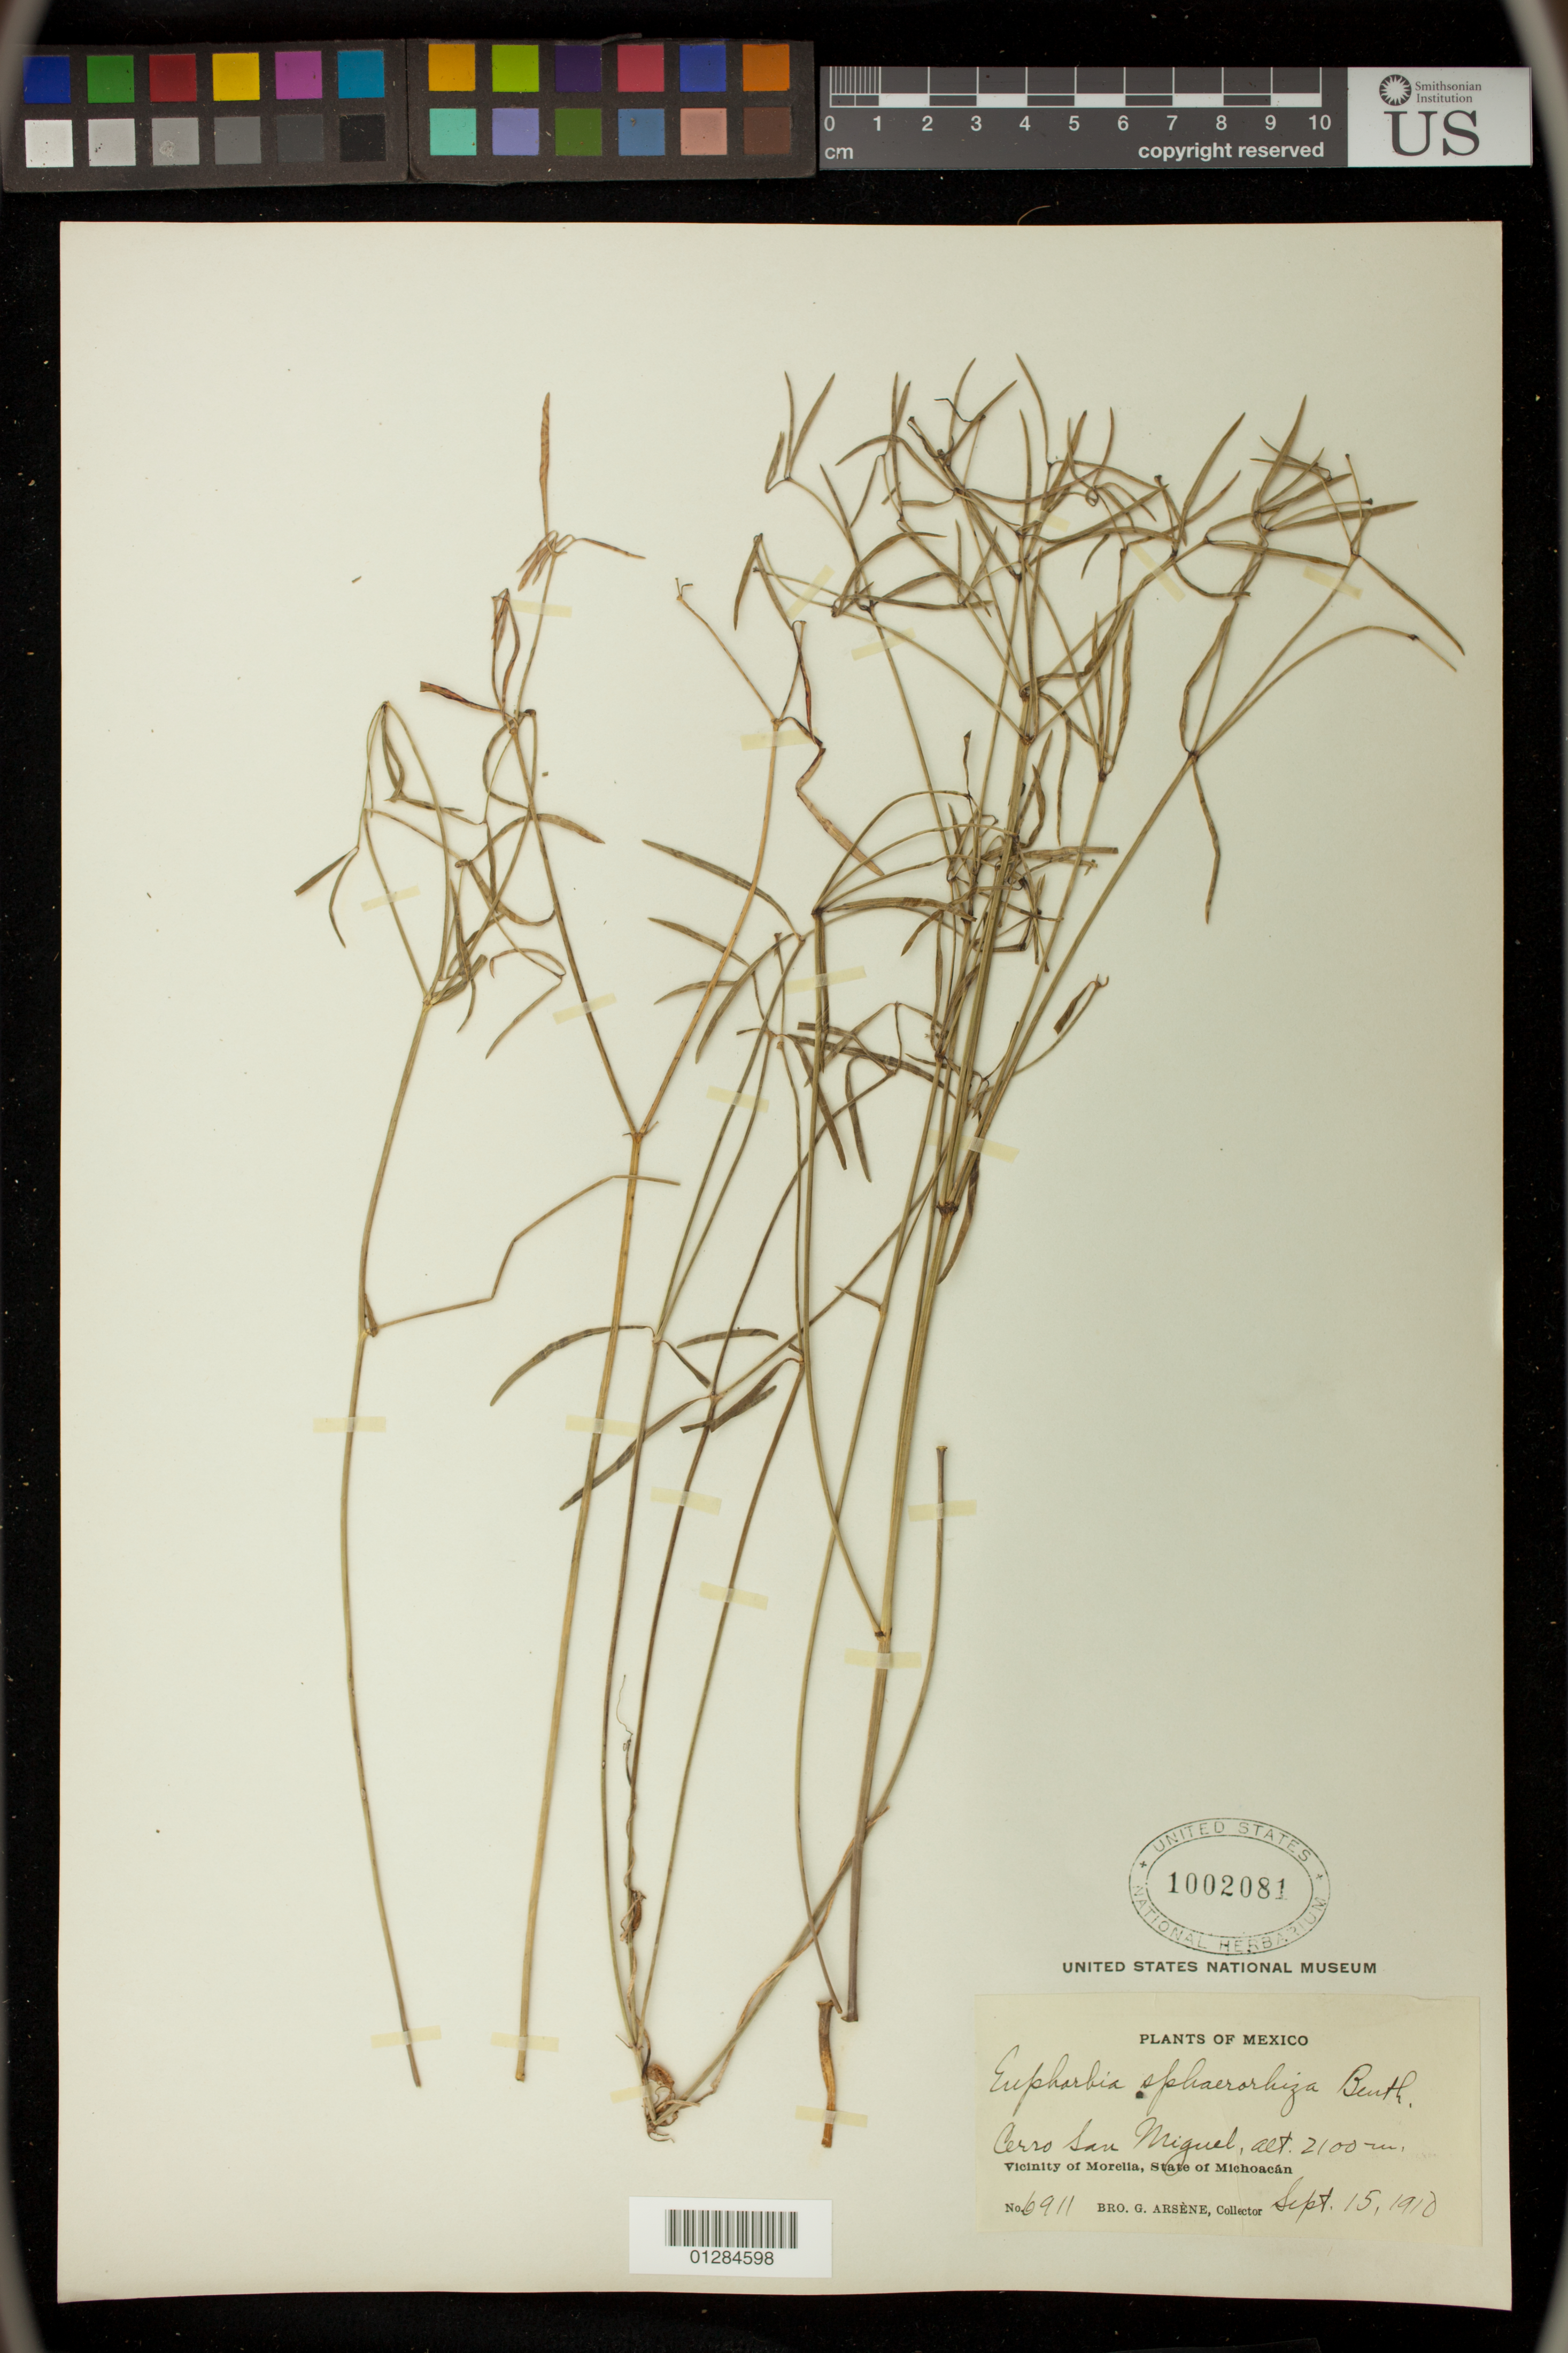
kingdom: Plantae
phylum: Tracheophyta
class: Magnoliopsida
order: Malpighiales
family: Euphorbiaceae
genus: Euphorbia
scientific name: Euphorbia sphaerorhiza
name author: Benth.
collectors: Bro. G. Arsène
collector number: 6911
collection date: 1910-09-15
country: Mexico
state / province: Michoacán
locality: Cerro San Miguel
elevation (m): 2100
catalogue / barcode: US 1002081